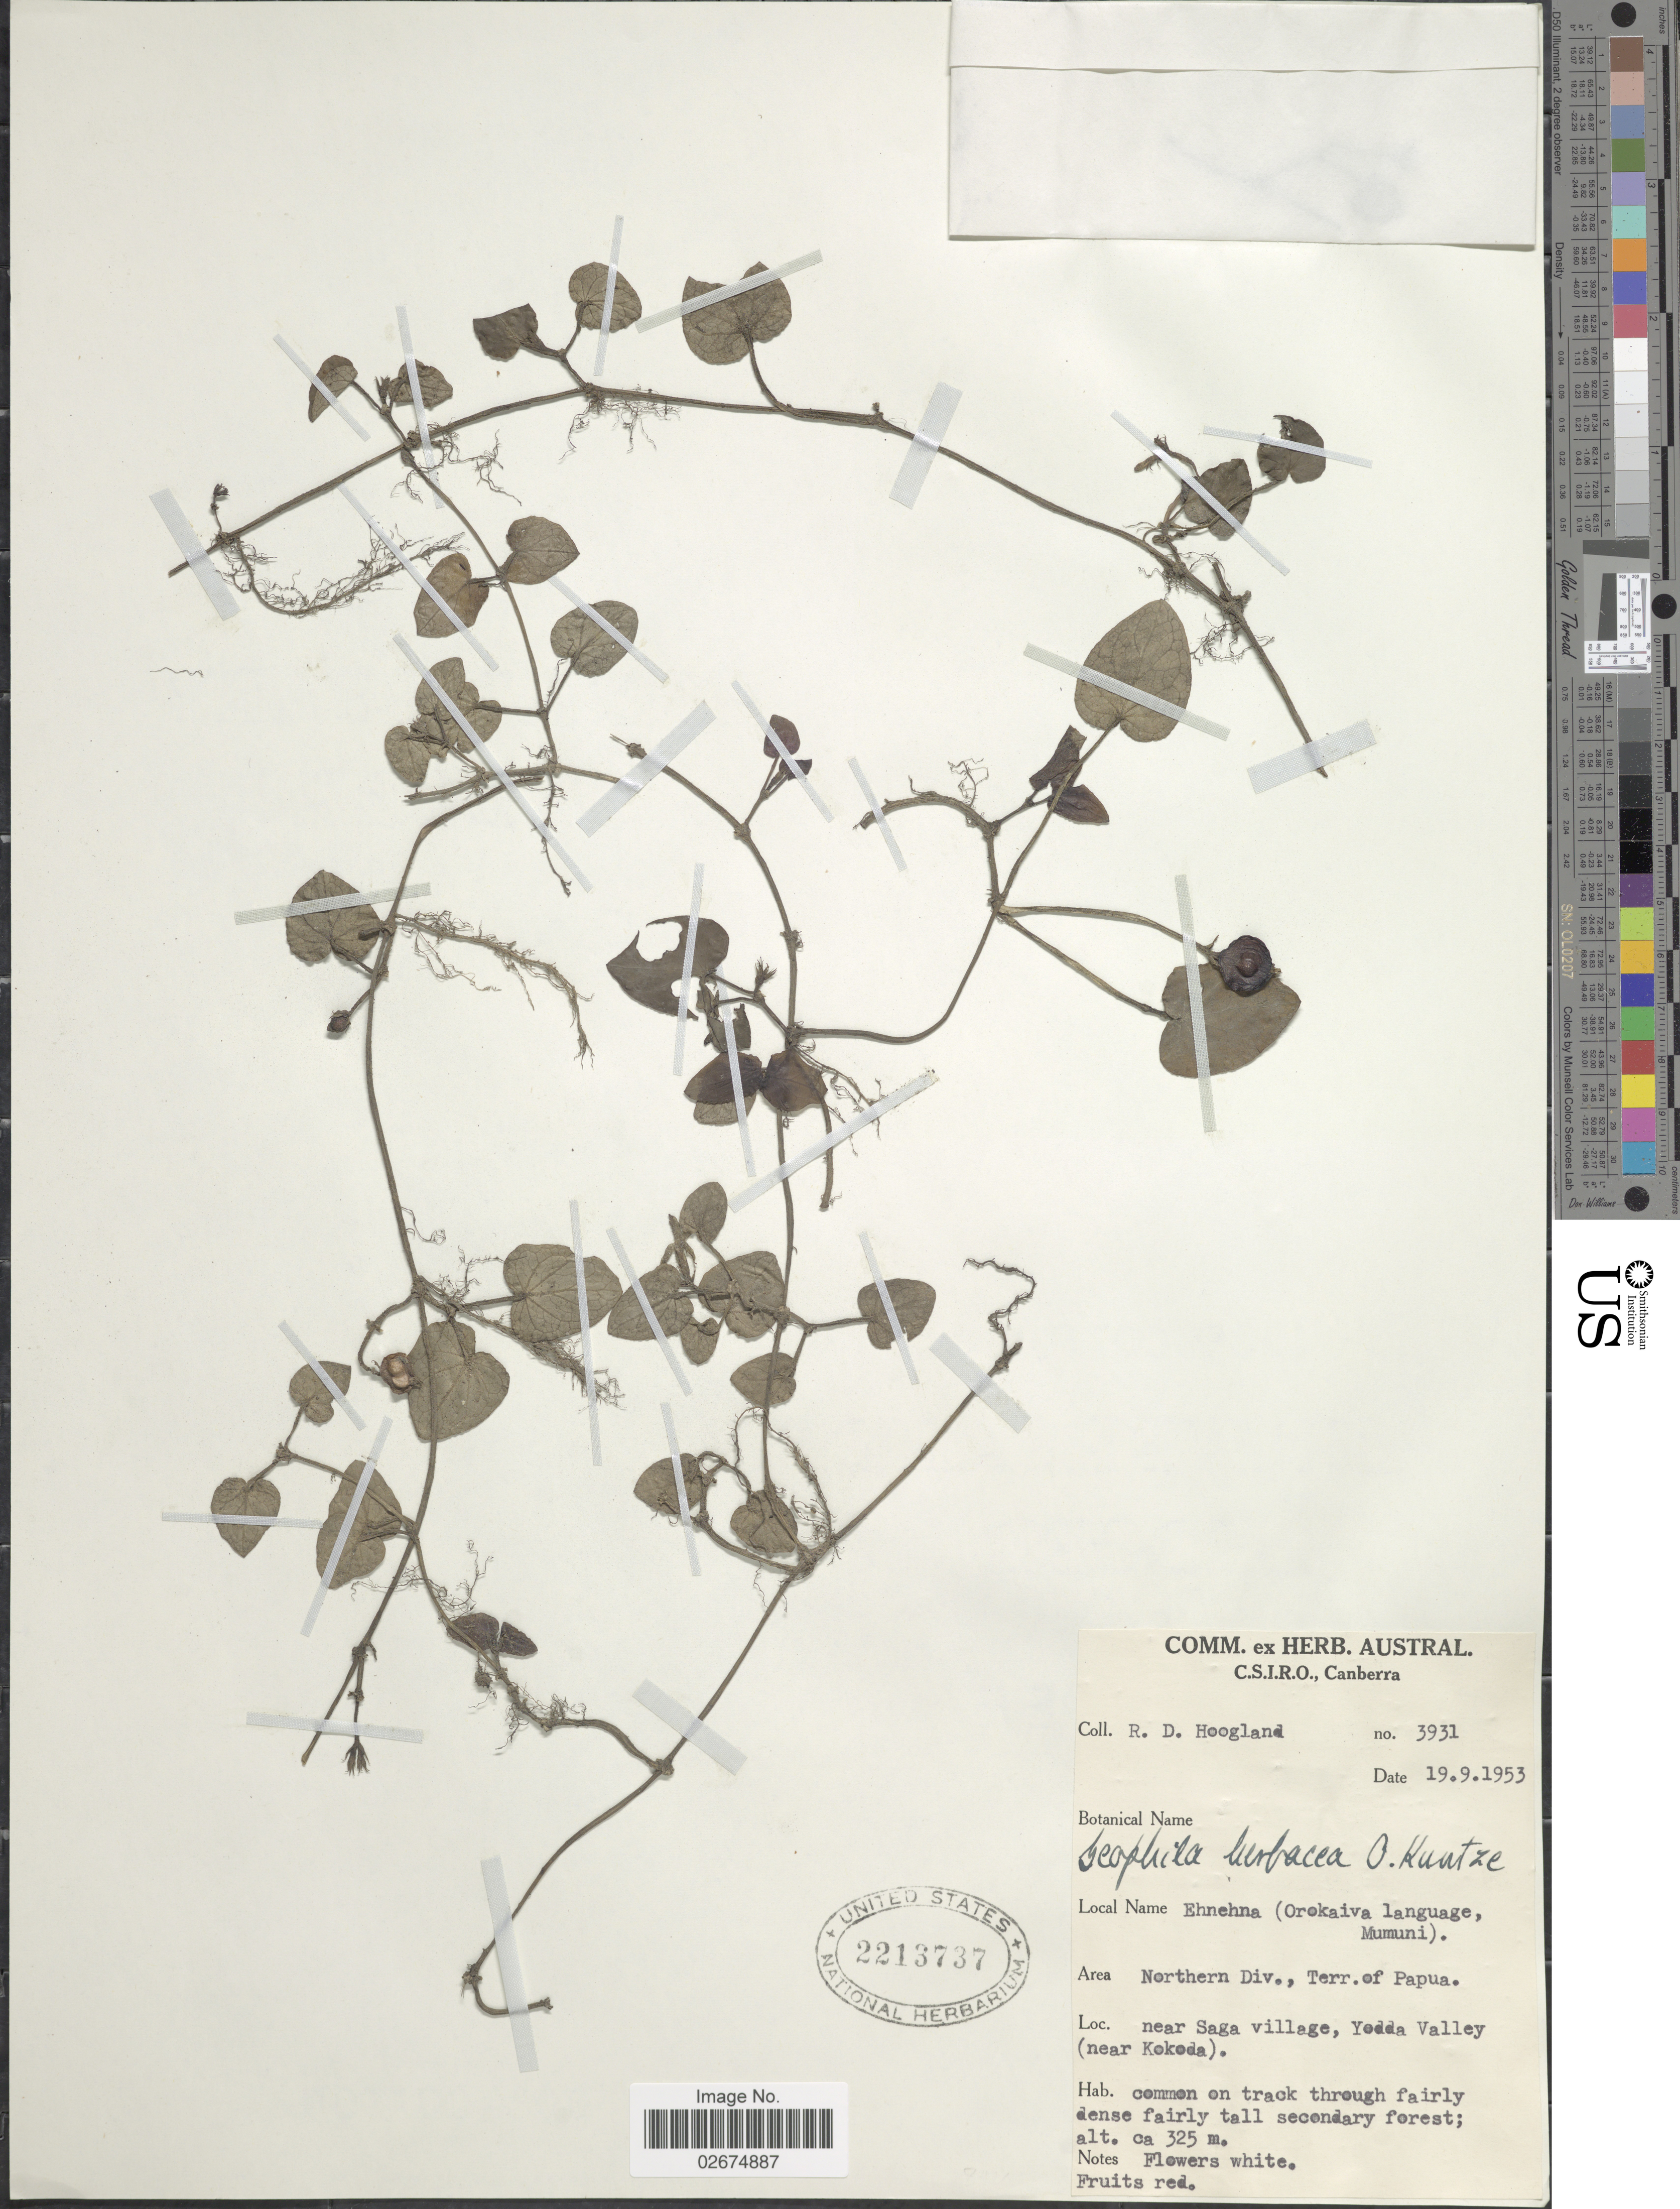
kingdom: Plantae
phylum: Tracheophyta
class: Magnoliopsida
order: Gentianales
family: Rubiaceae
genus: Geophila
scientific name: Geophila repens var. asiatica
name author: (Cham. & Schltdl.) Fosberg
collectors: R. D. Hoogland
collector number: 3931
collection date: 1953-09-19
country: Papua New Guinea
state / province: Northern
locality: Northern Div., Terr. of Papua. near Saga village, Yodda Valley (near Kokoda)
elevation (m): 325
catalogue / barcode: US 2213737